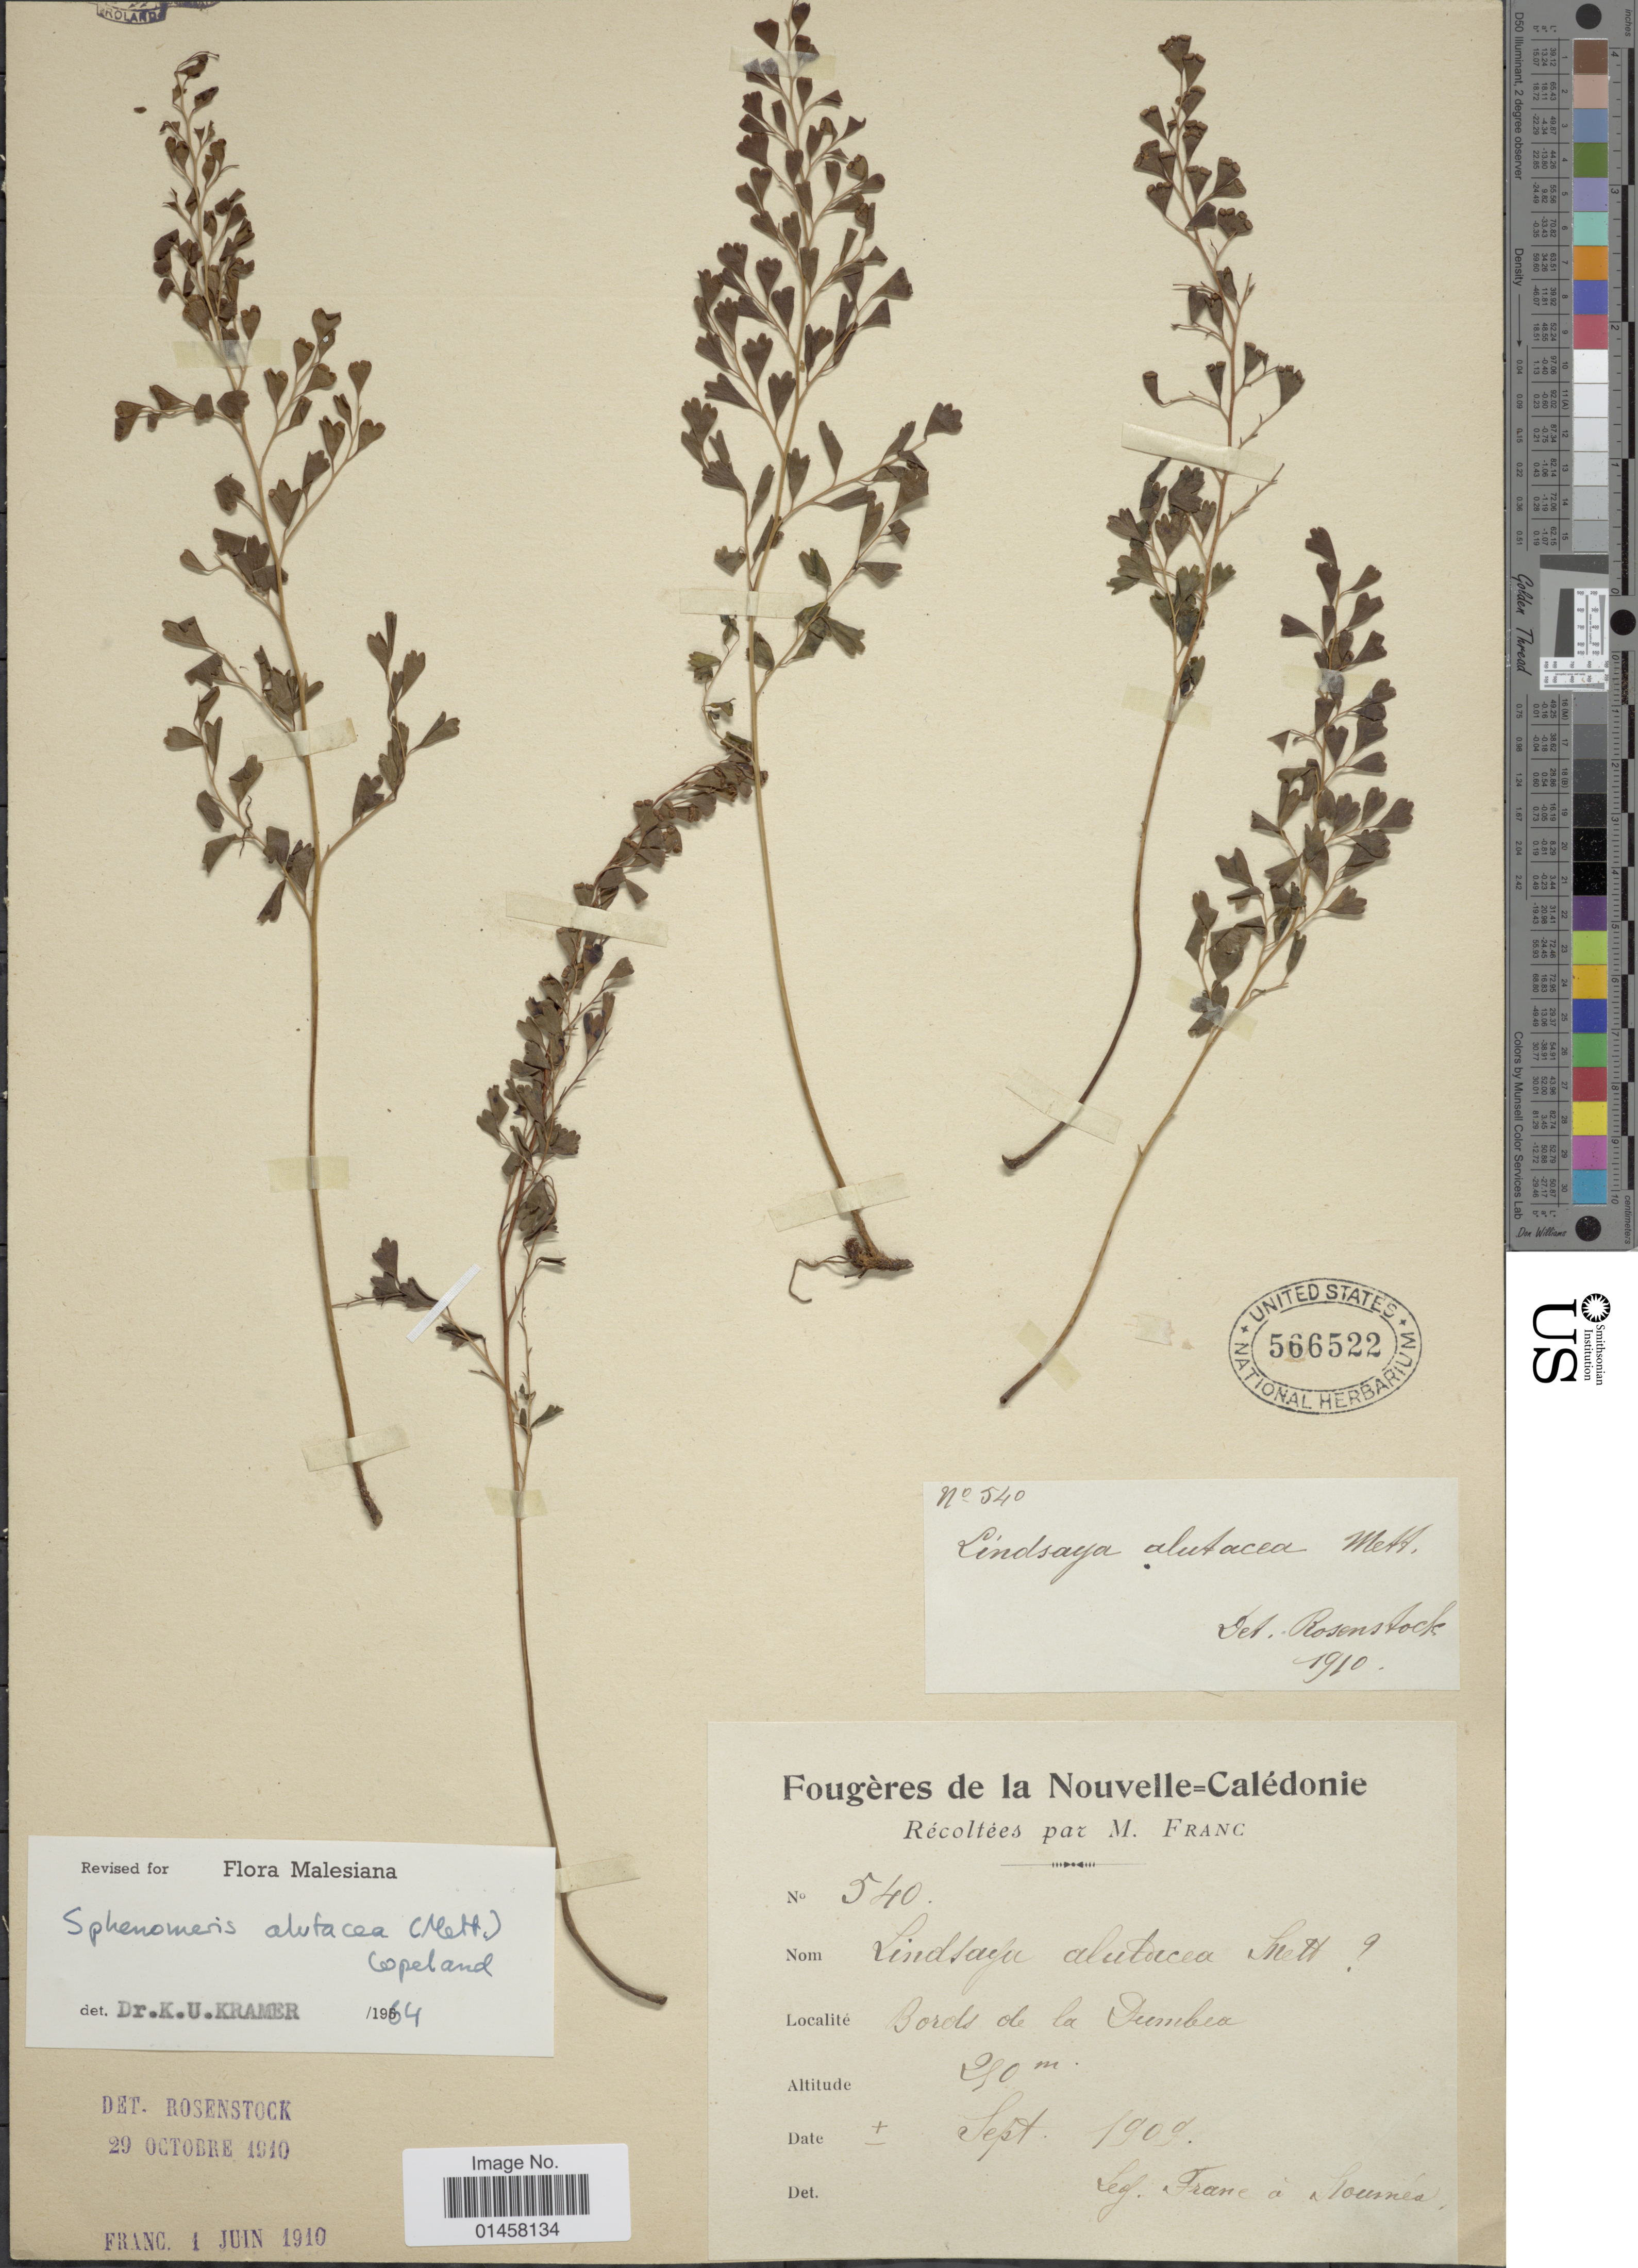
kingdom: Plantae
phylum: Tracheophyta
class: Polypodiopsida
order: Polypodiales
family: Lindsaeaceae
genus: Sphenomeris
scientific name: Sphenomeris alutacea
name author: (Mett.) Copel.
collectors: Franc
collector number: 540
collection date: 1909-09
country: New Caledonia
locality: Bords de la Dumbéa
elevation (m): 250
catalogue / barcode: US 566522